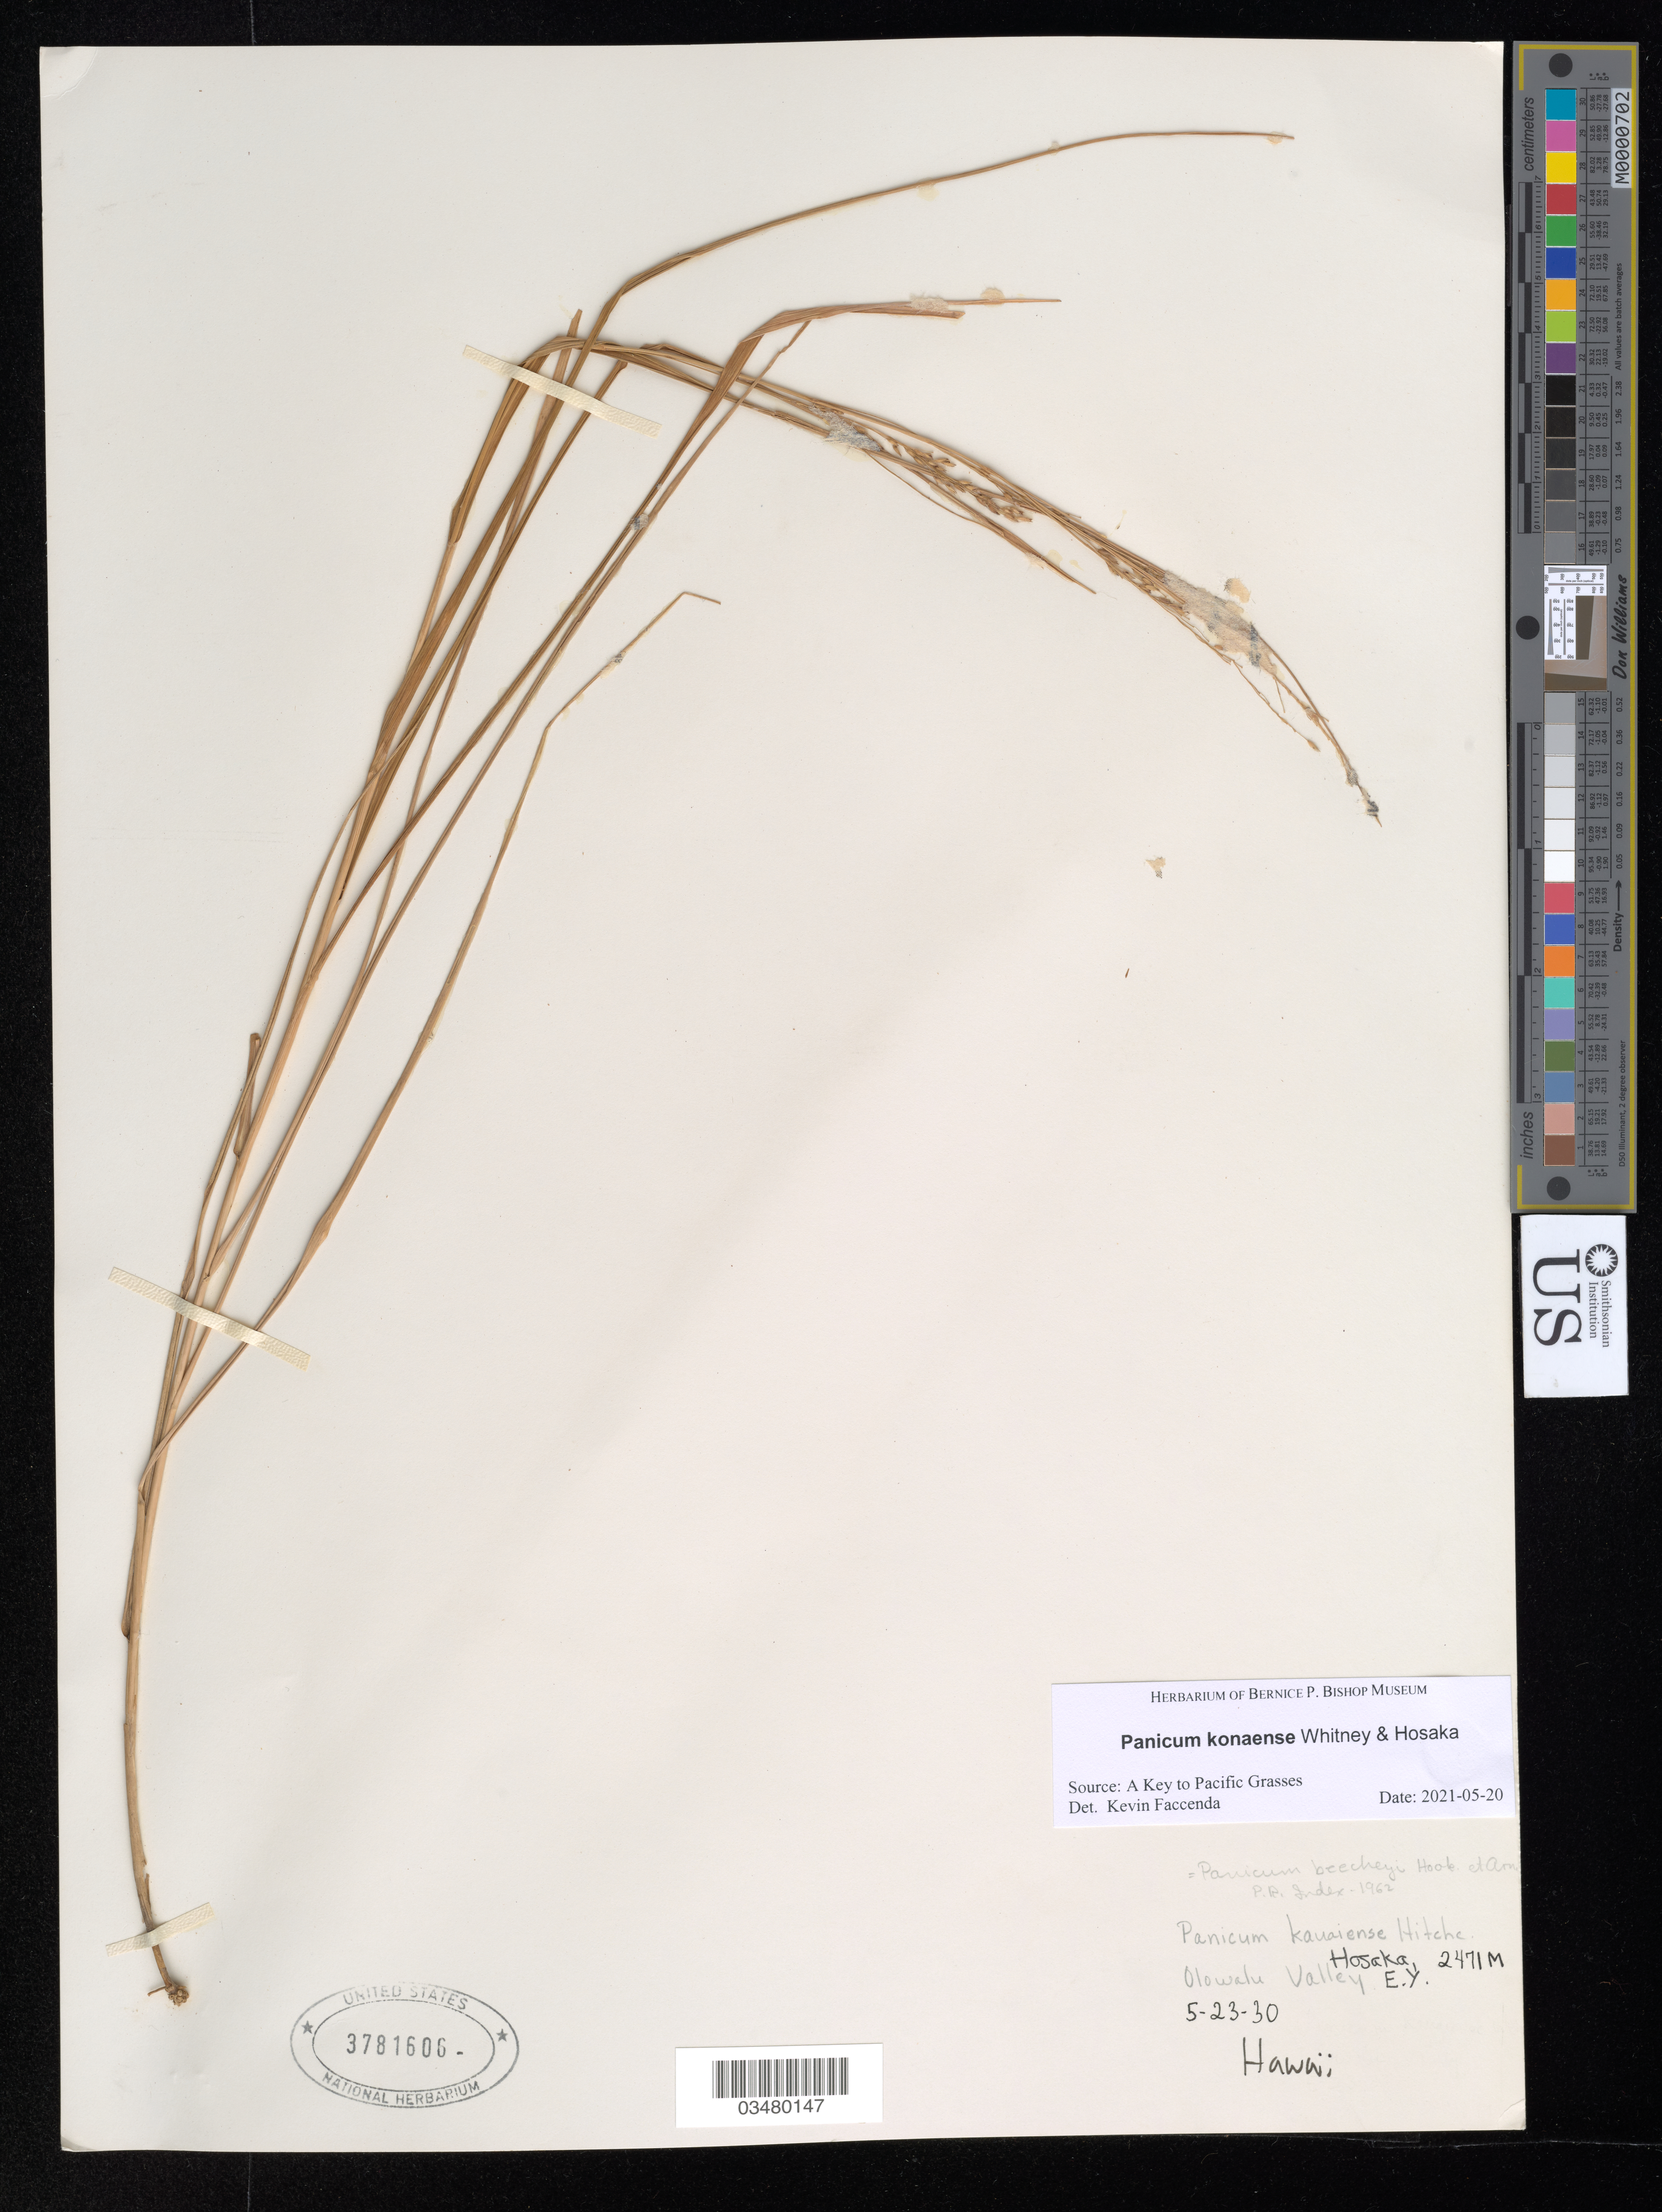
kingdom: Plantae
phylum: Tracheophyta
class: Liliopsida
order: Poales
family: Poaceae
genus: Panicum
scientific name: Panicum konaense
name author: Whitney & Hosaka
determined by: Faccenda, K.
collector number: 2471M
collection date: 1930-05-23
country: United States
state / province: Hawaii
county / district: Maui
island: Maui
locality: Olowalu Valley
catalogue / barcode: US 3781606